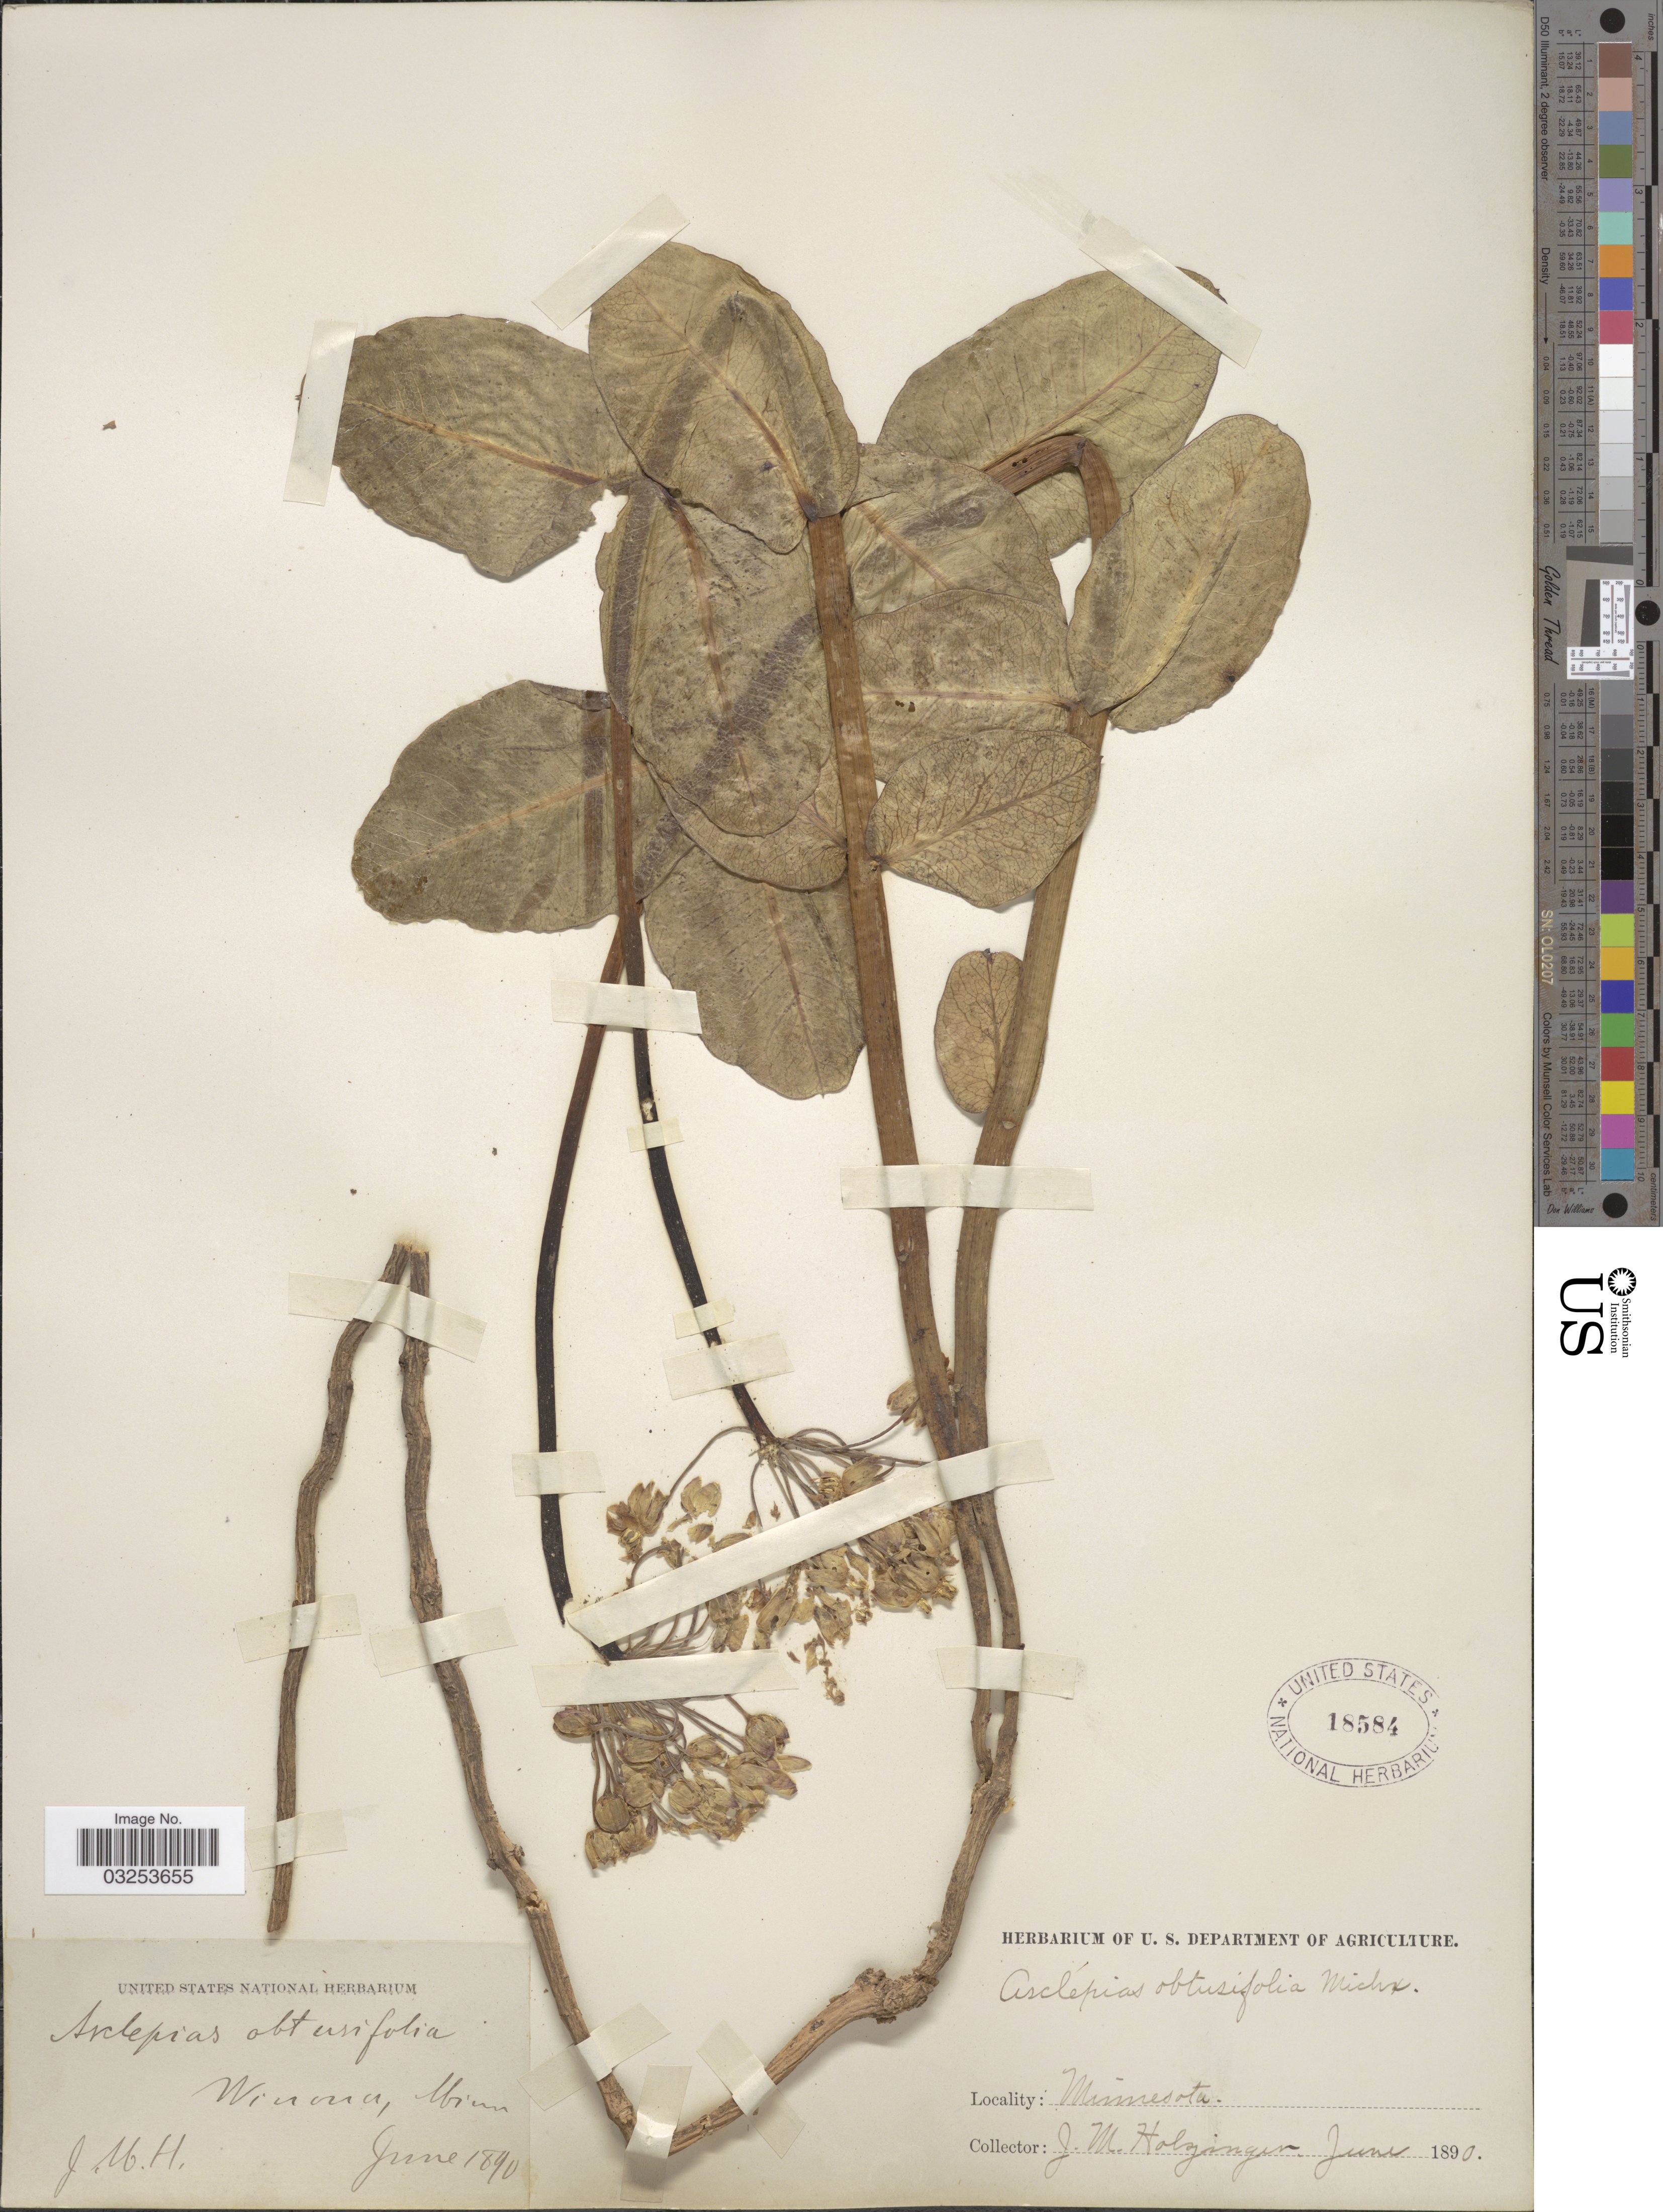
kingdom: Plantae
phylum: Tracheophyta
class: Magnoliopsida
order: Gentianales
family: Apocynaceae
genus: Asclepias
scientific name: Asclepias amplexicaulis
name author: J. Small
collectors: J. M. Holzinger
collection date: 1890-06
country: United States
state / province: Minnesota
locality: Winona.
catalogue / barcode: US 18548